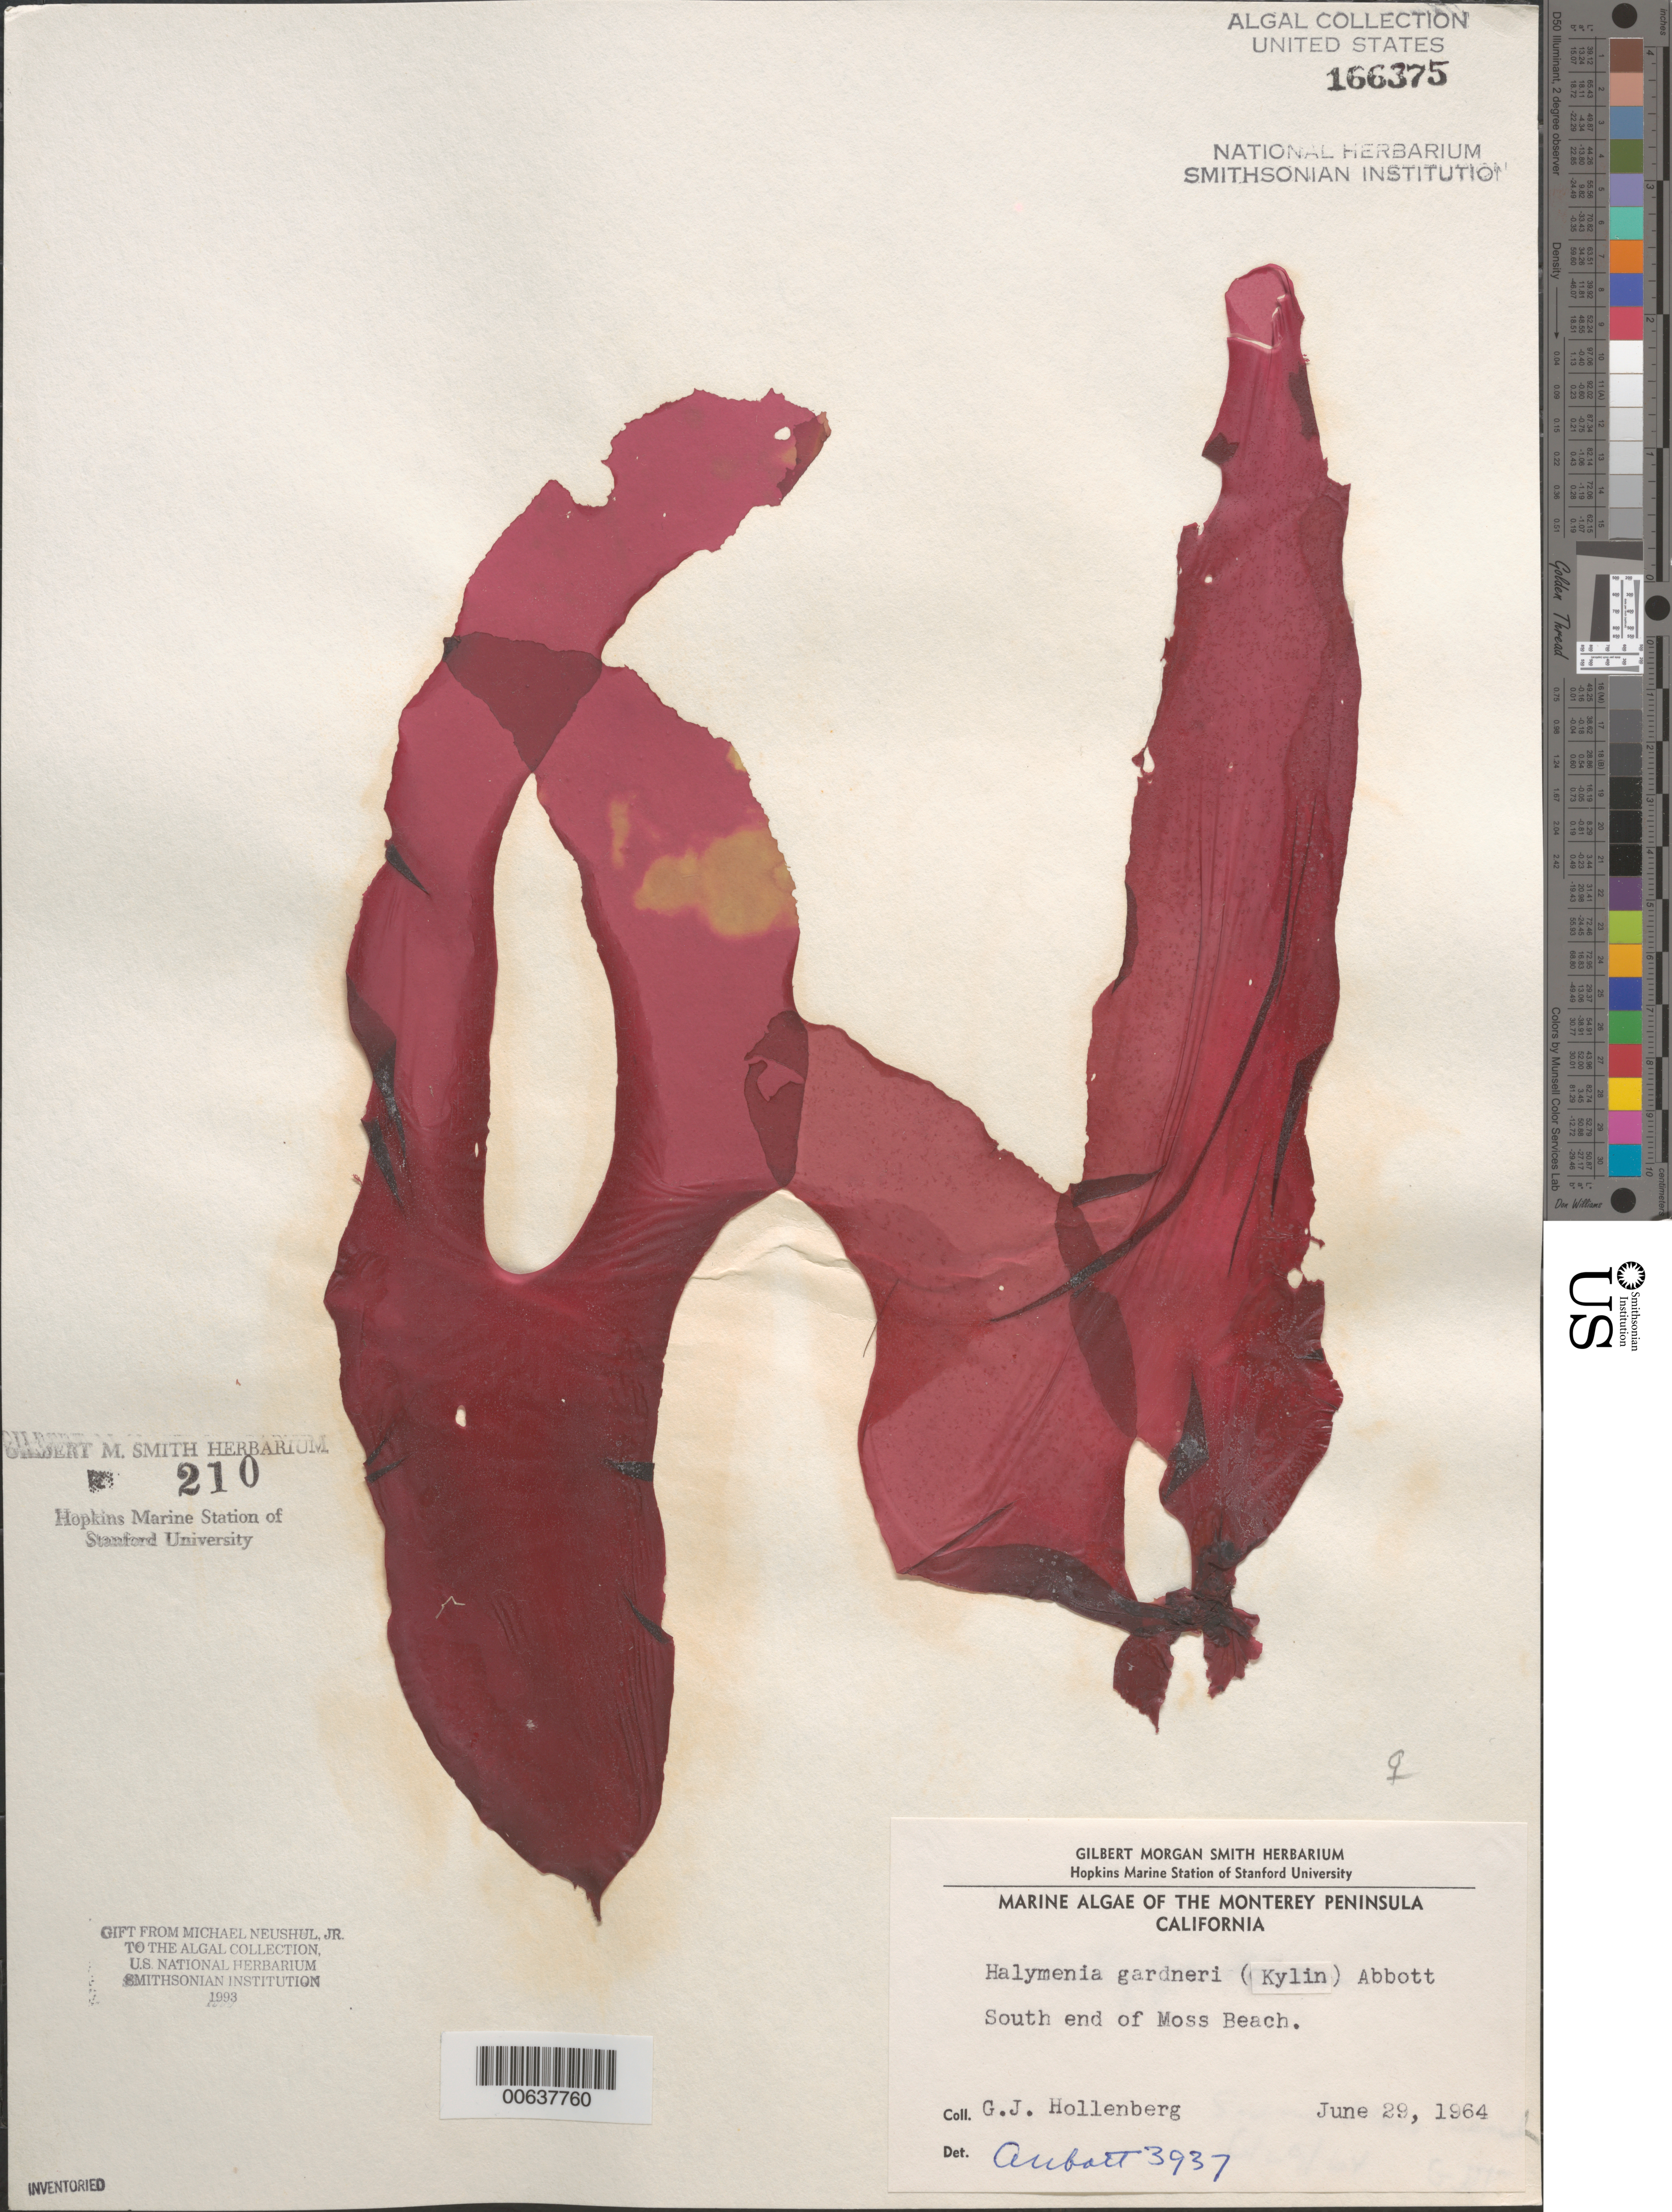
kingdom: Plantae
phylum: Rhodophyta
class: Florideophyceae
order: Halymeniales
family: Halymeniaceae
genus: Halymenia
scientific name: Halymenia gardneri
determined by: Abbott, Isabella A.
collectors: G. Hollenberg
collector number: IAA 3937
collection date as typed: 29 Jun 1964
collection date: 1964-06-29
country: United States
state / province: California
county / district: Monterey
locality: Moss Beach, south end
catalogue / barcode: US 166375